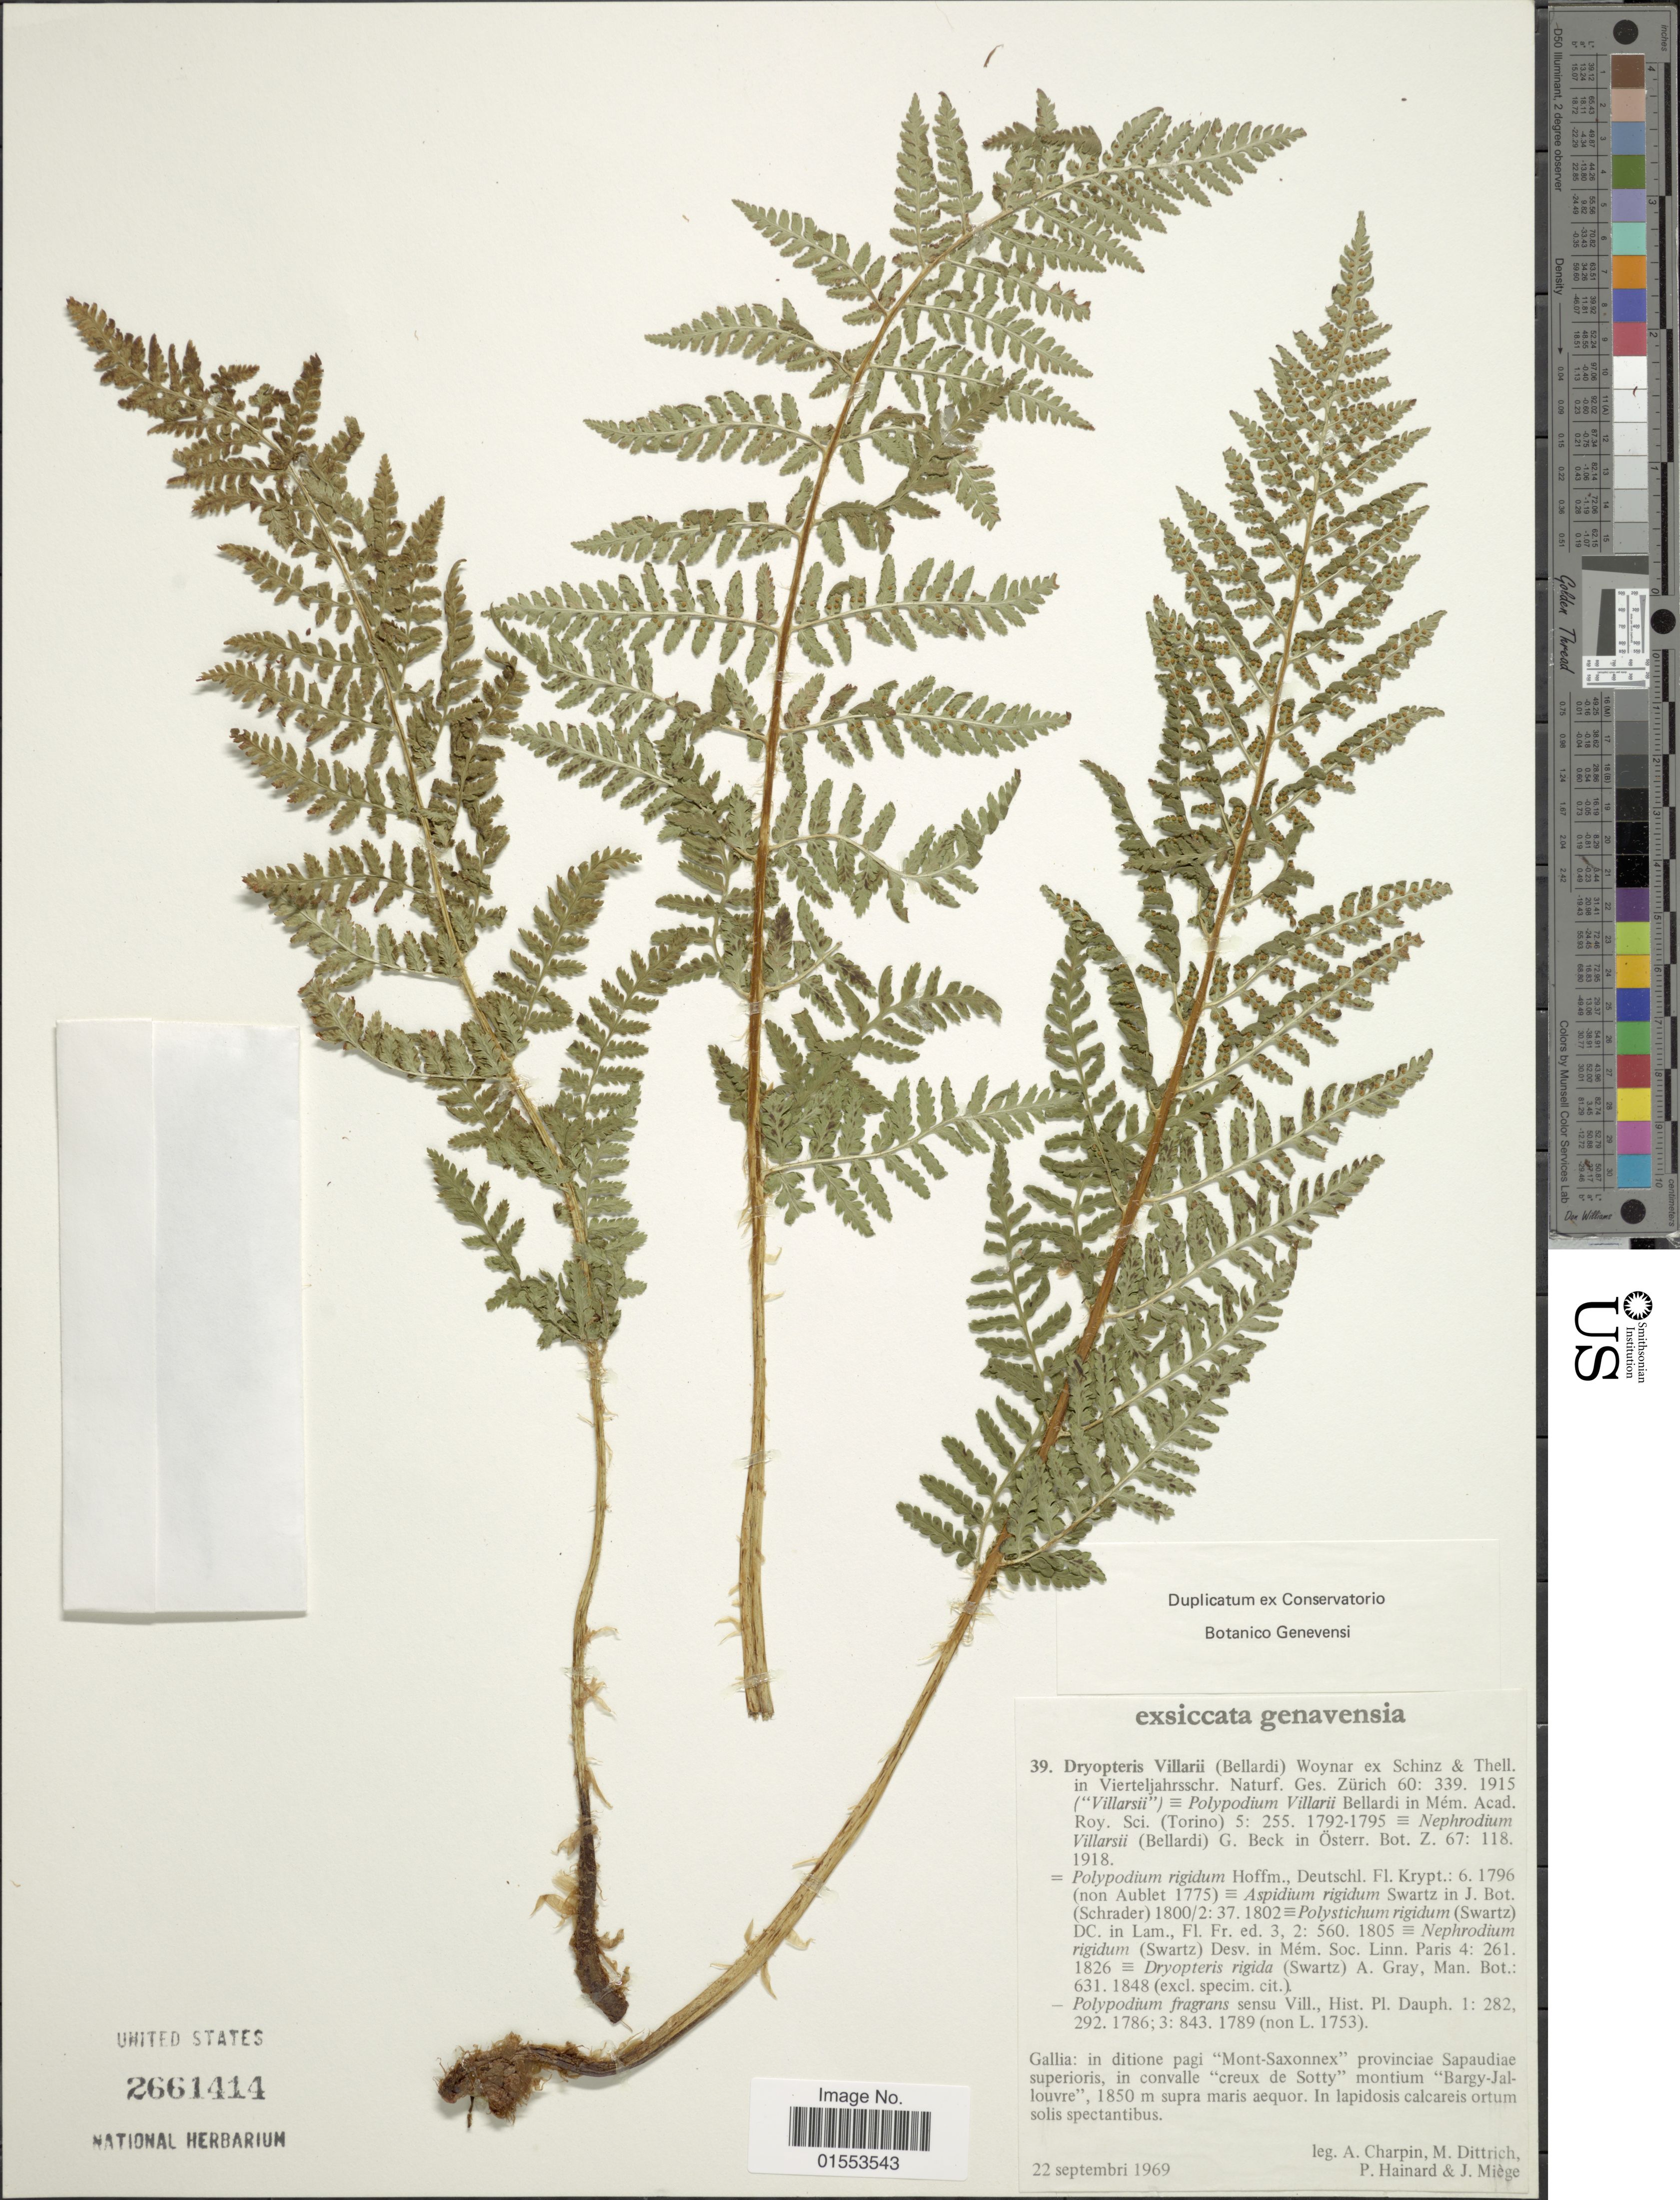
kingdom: Plantae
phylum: Tracheophyta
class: Polypodiopsida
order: Polypodiales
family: Dryopteridaceae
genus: Dryopteris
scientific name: Dryopteris villarii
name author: (Bell) Woynar ex Schinz & Thell.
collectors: A. Charpin, M. Dittrich, P. Hainard & J. Miége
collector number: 39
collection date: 1969-09-22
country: France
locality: Gallia: in ditione pagi "mont-Saxonnex"provinciae Sapaudiae superioris, in convalle "creux de Sotty"montium "Bargy-Jal-louvre".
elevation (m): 1850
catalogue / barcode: US 2661414